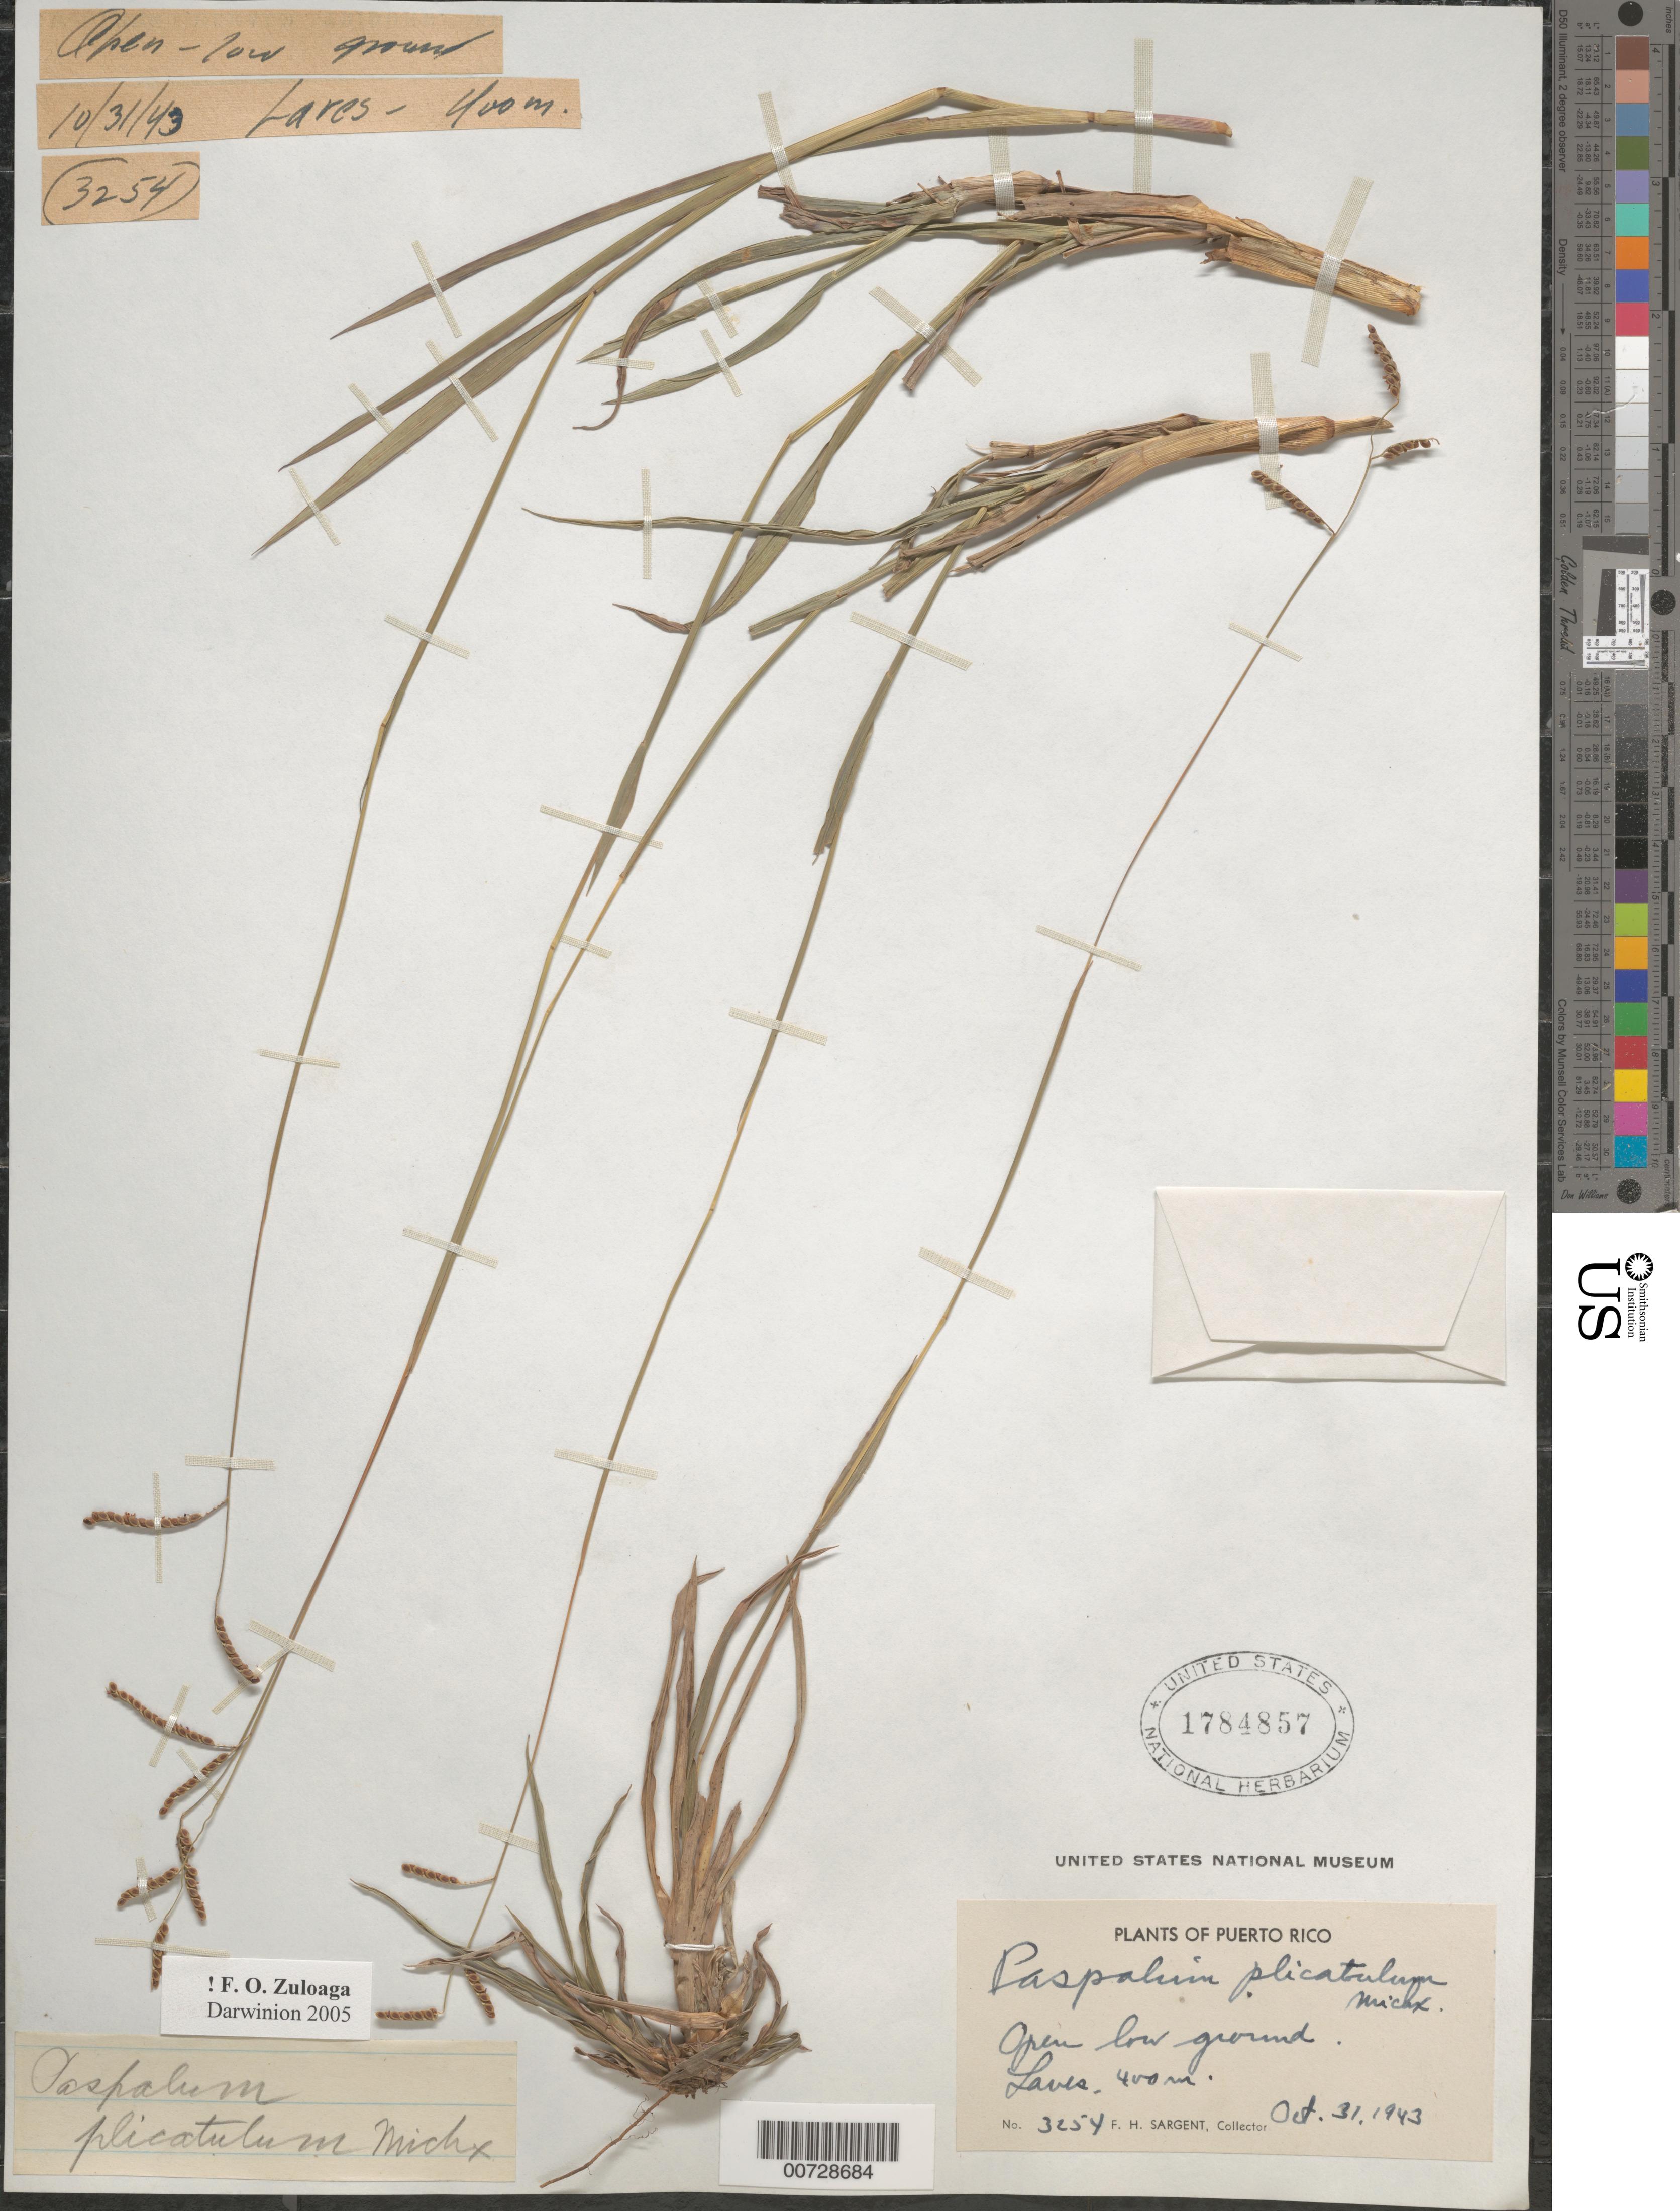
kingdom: Plantae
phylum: Tracheophyta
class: Liliopsida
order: Poales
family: Poaceae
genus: Paspalum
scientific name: Paspalum plicatulum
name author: Michx.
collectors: F. H. Sargent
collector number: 3254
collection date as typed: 31 Oct 1943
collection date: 1943-10-31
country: Puerto Rico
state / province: Lares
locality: Lares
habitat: Open low ground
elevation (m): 400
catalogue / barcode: US 1784857